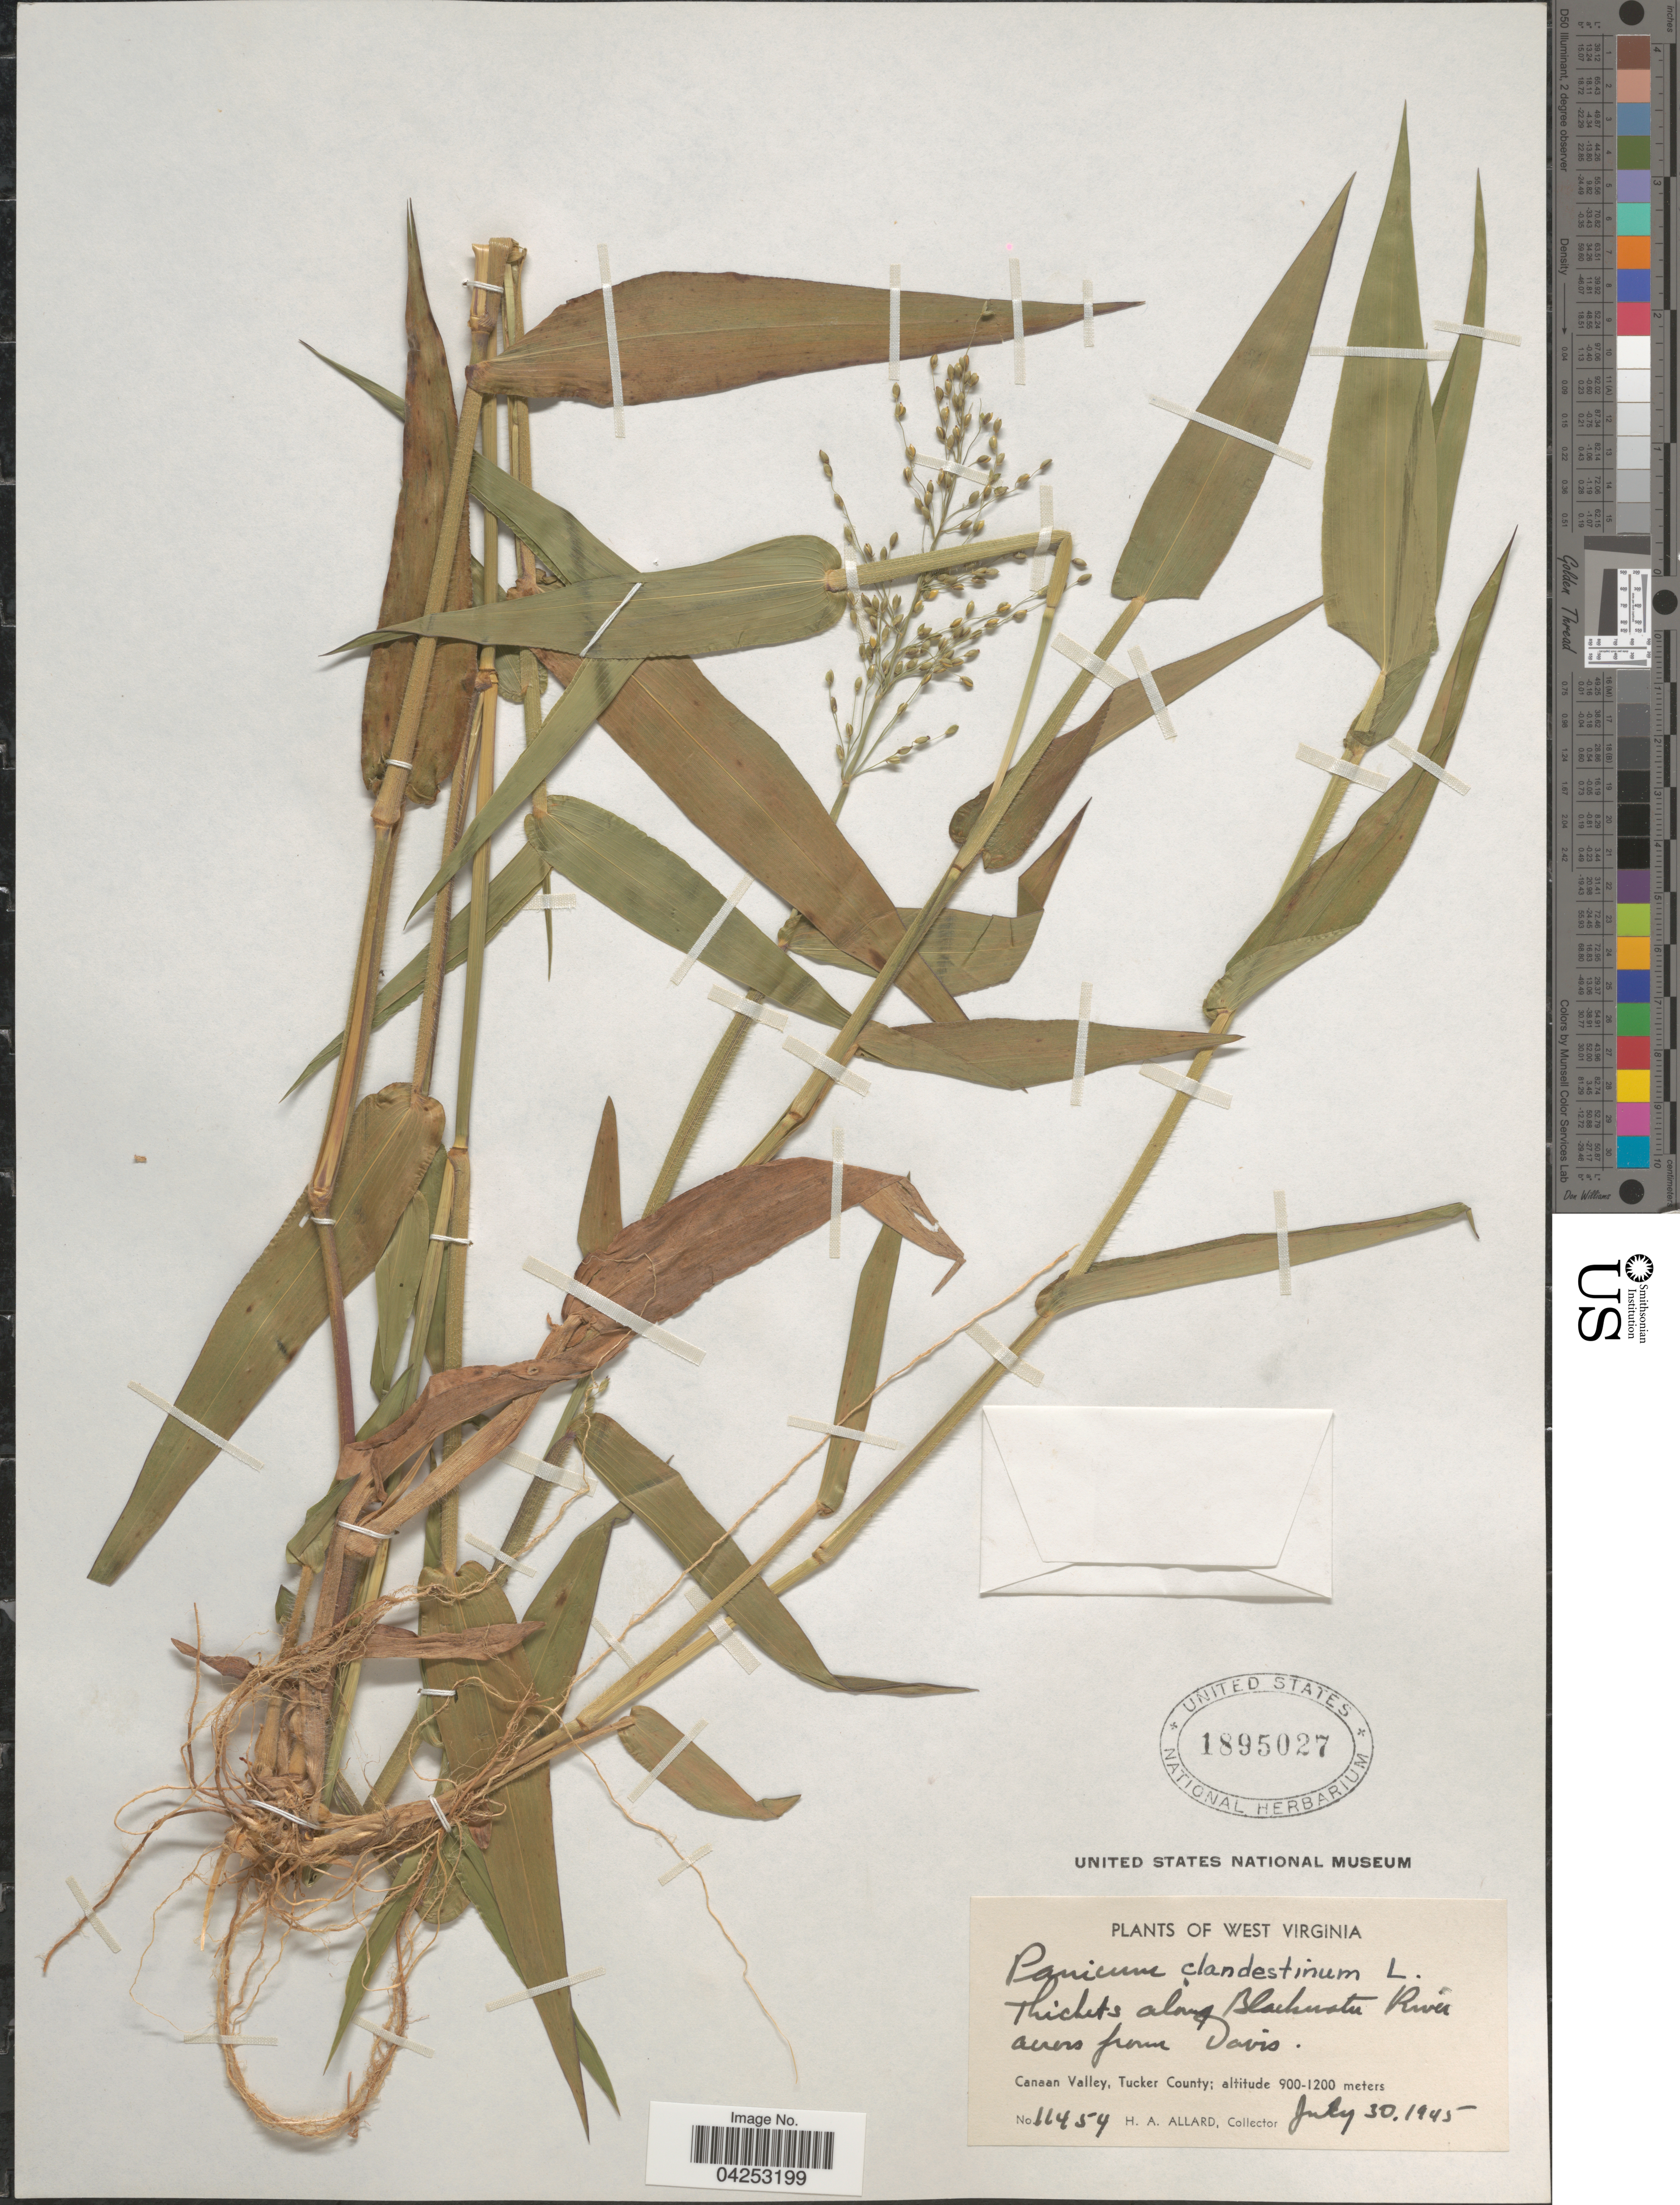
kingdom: Plantae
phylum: Tracheophyta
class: Liliopsida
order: Poales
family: Poaceae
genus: Dichanthelium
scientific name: Dichanthelium clandestinum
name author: (L.) Gould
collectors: H. A. Allard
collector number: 11454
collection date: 1945-07-30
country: United States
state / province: West Virginia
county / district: Tucker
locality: Thickets along Blackwater River avers from Davis. Canaan Valley, Tucker County.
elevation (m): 900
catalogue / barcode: US 1895027